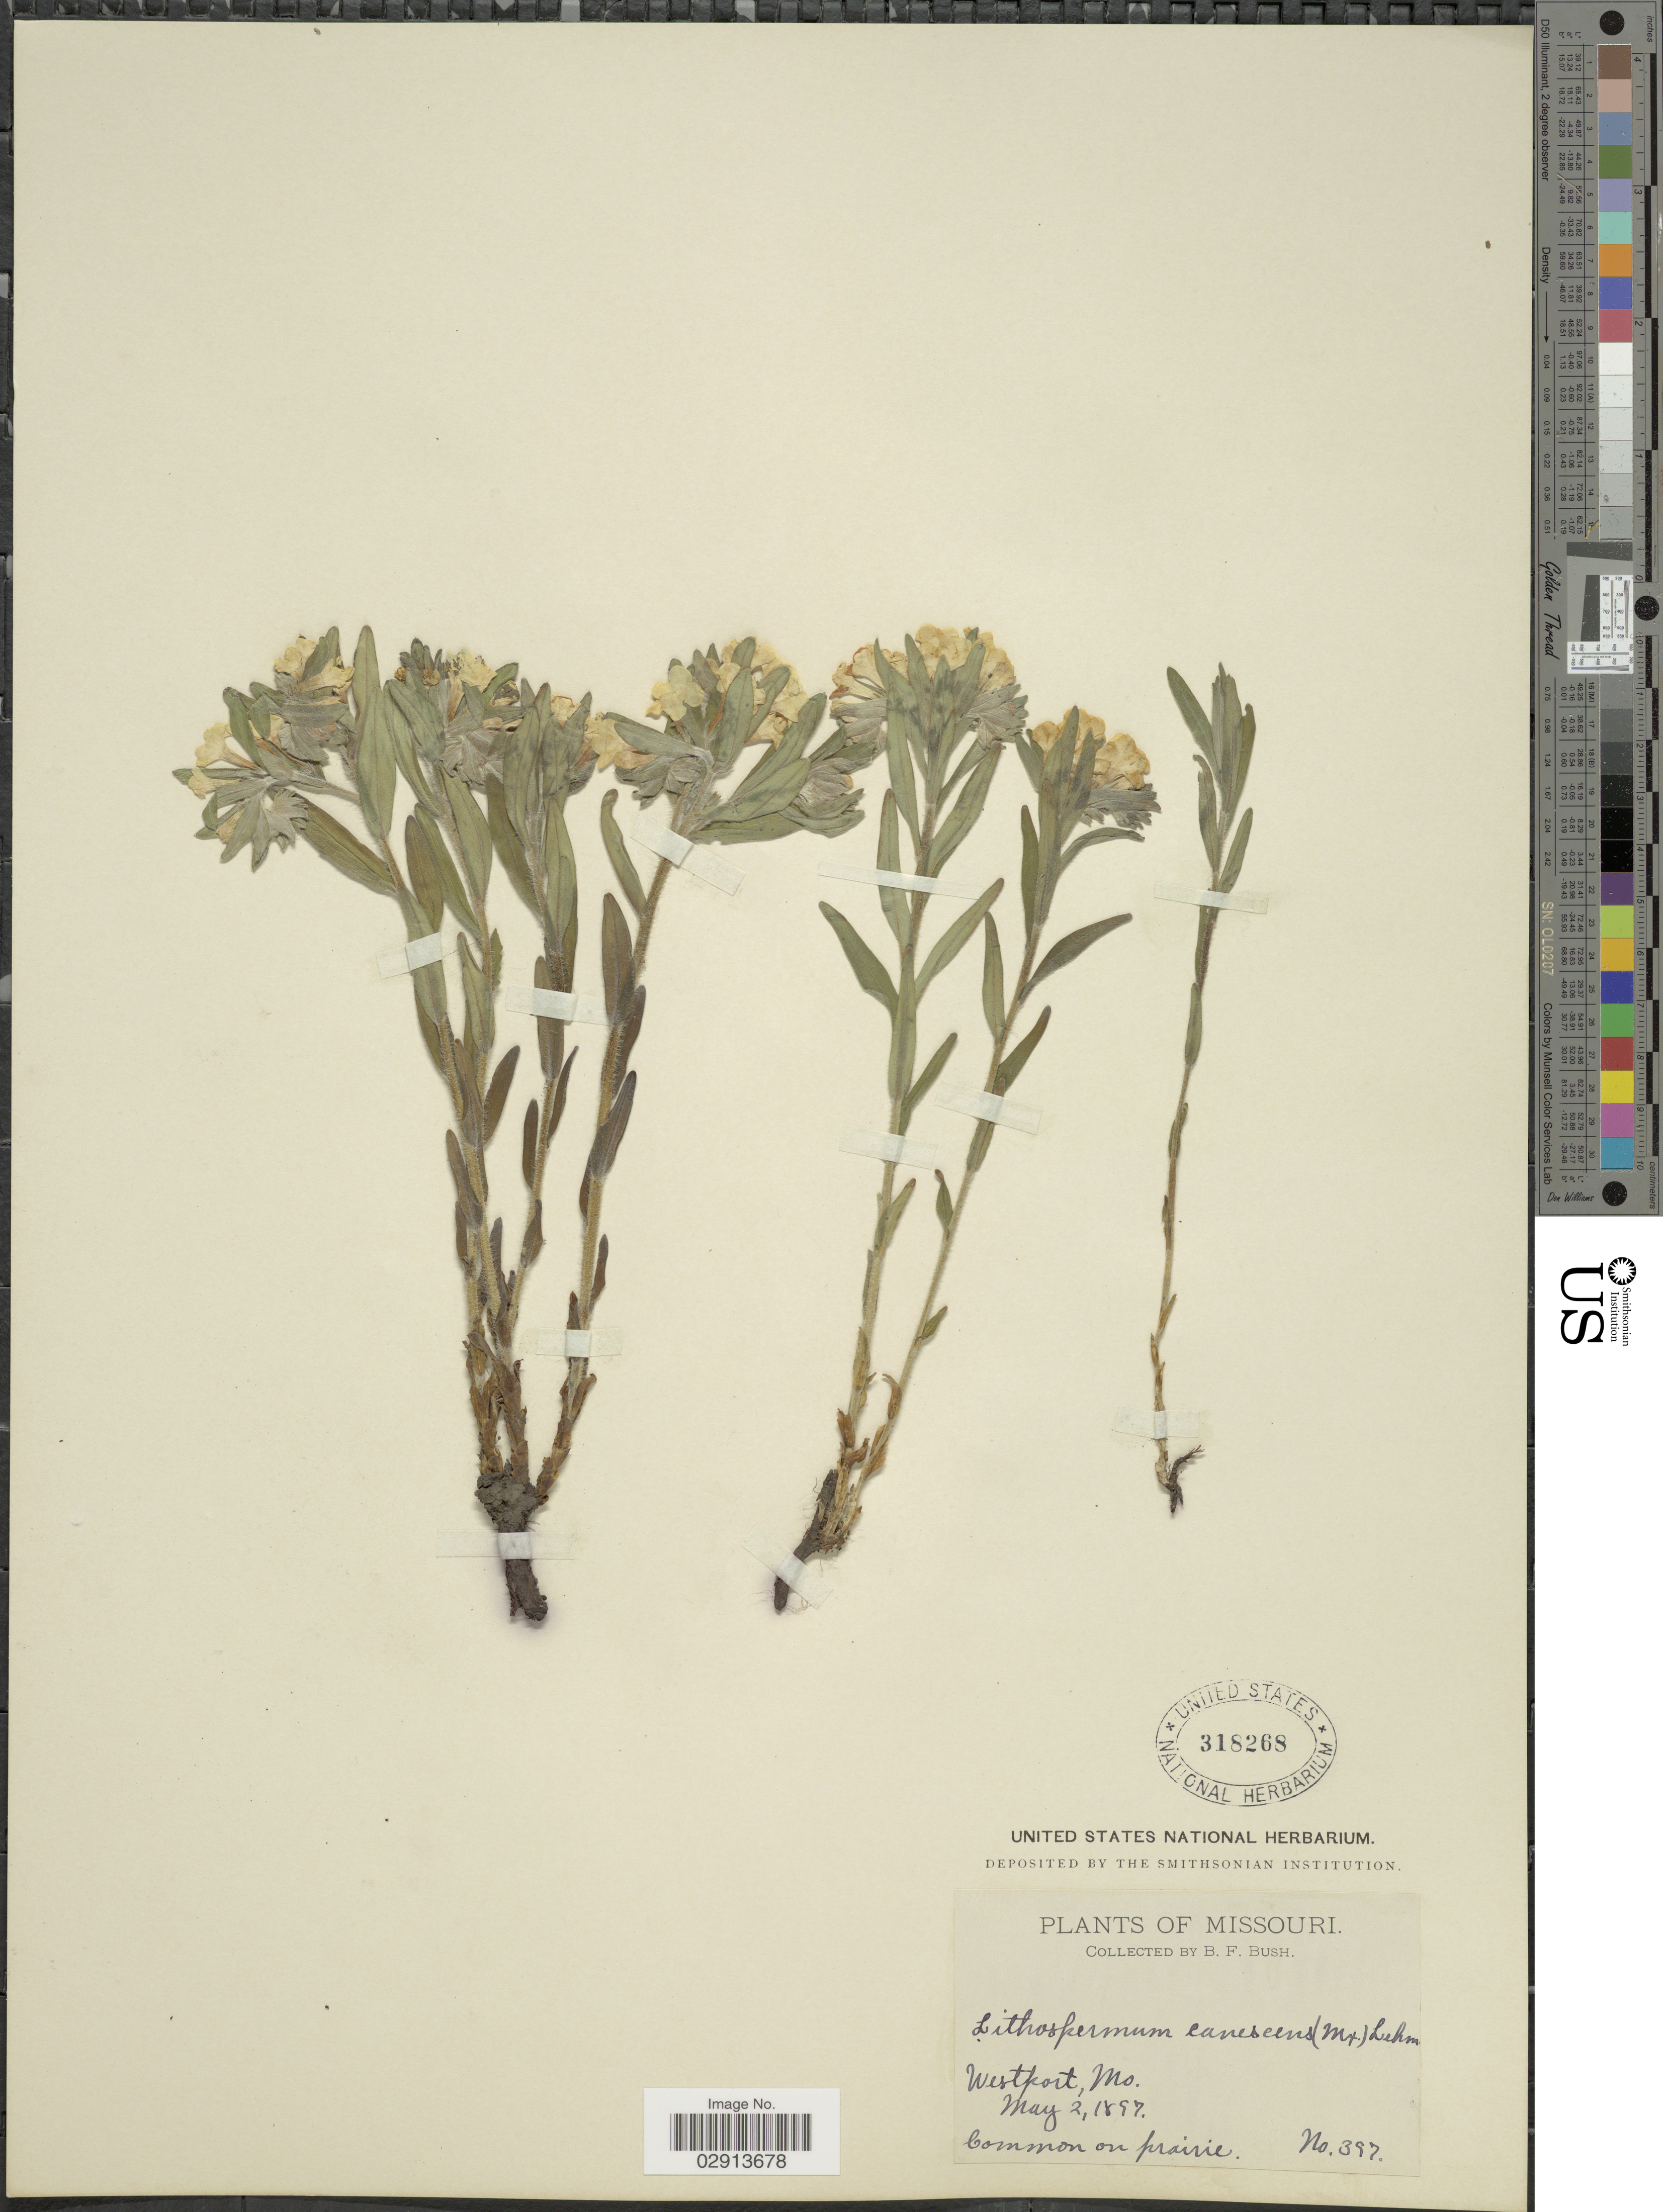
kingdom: Plantae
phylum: Tracheophyta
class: Magnoliopsida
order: Boraginales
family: Boraginaceae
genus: Lithospermum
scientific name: Lithospermum canescens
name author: (Michx.) Lehm.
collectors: B. F. Bush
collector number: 397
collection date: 1897-05-02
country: United States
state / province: Missouri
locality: Westport.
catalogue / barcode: US 318268